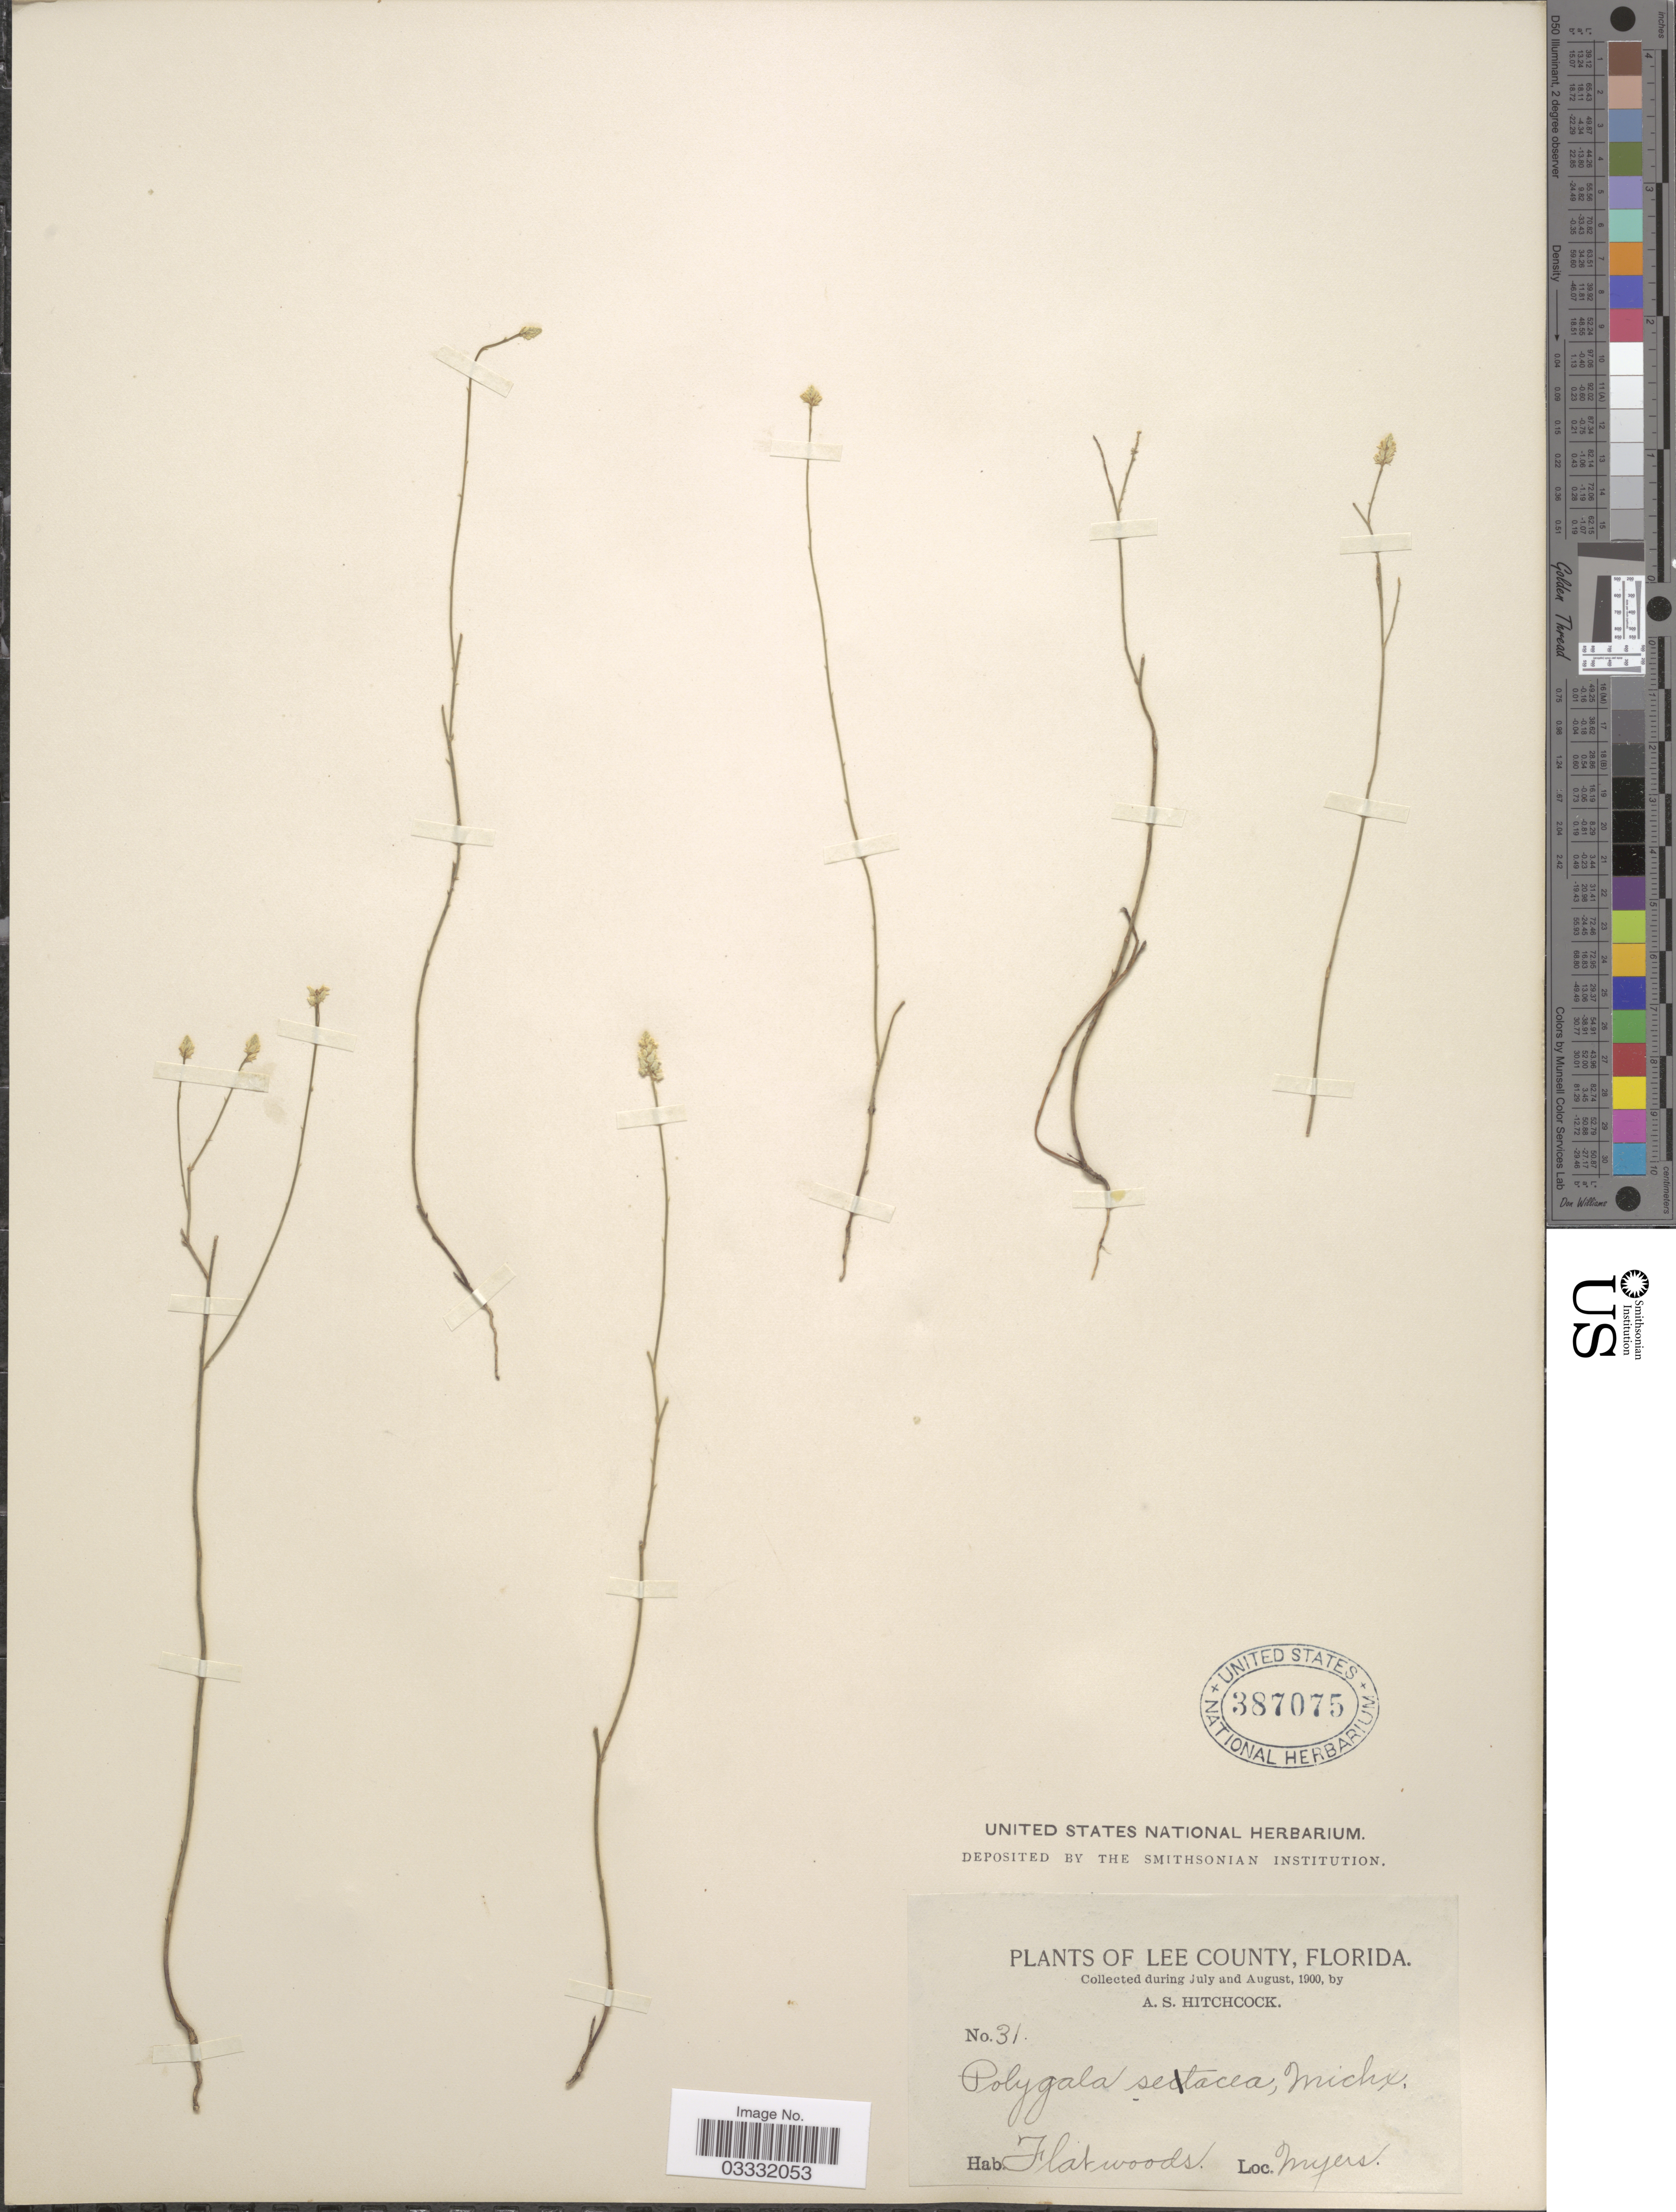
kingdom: Plantae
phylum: Tracheophyta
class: Magnoliopsida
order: Fabales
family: Polygalaceae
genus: Polygala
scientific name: Polygala setacea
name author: Michx.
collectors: A. S. Hitchcock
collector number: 31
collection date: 1900-07/1900-08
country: United States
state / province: Florida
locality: Lee County.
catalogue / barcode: US 387075